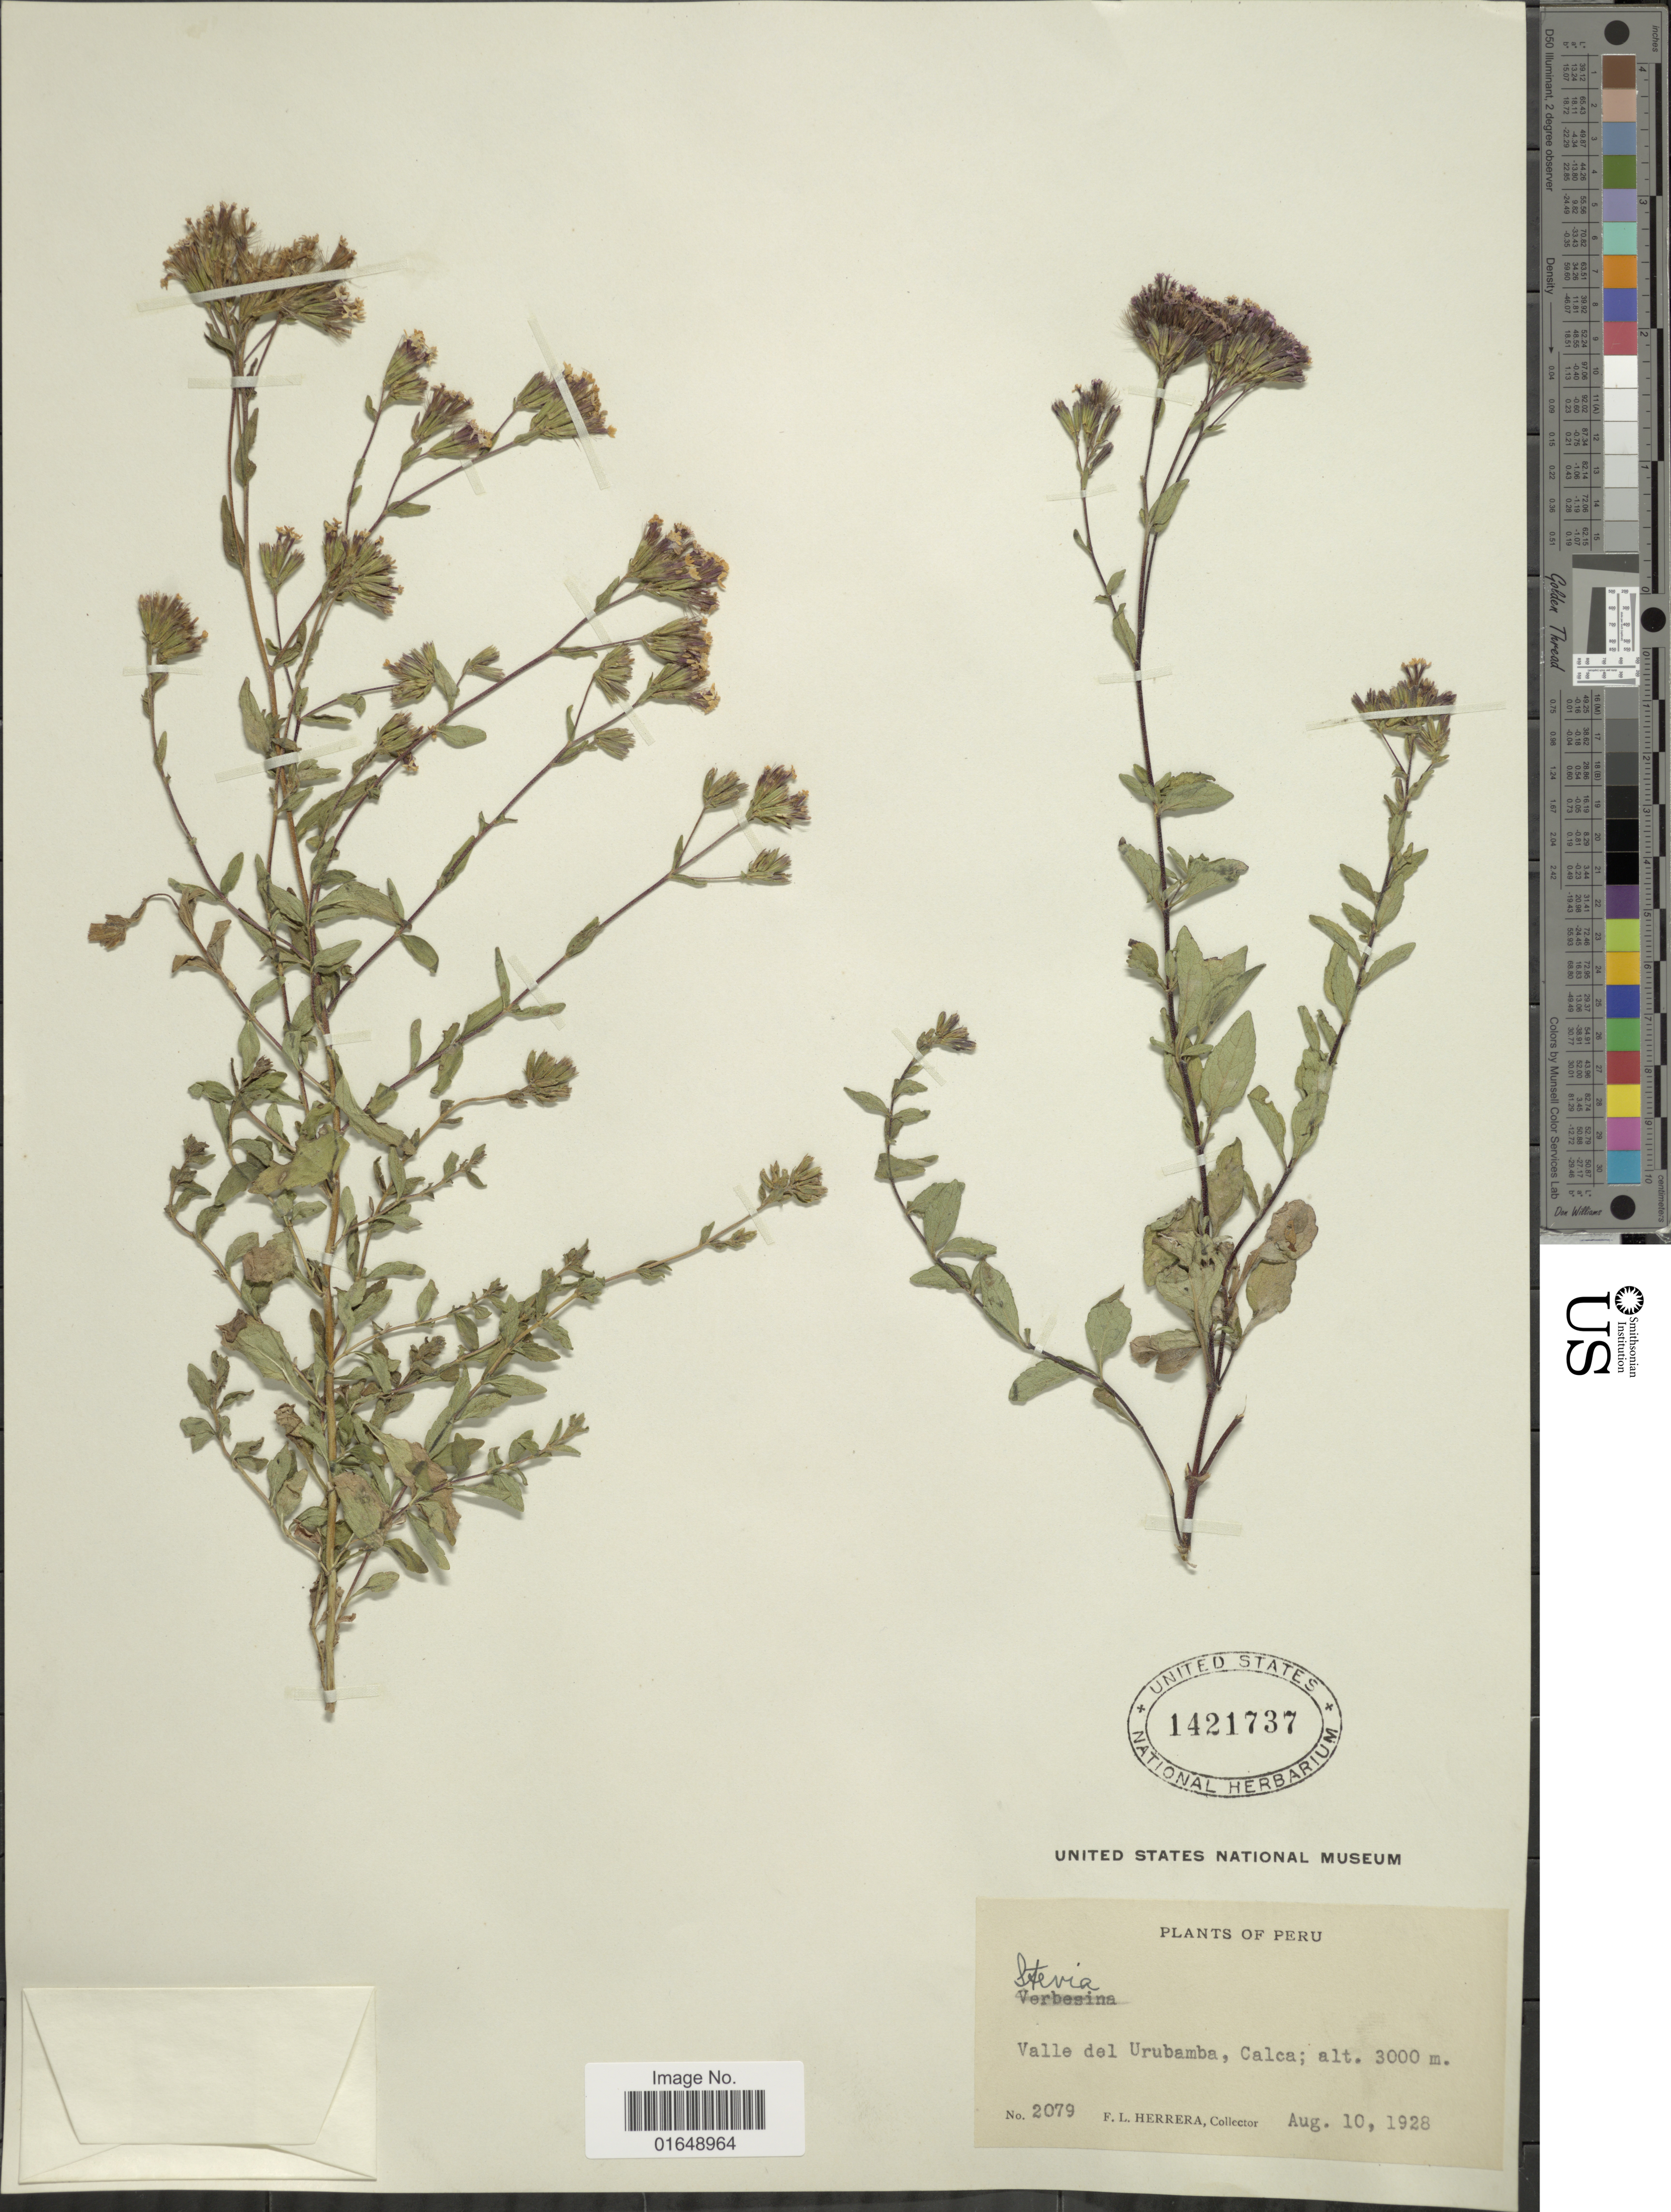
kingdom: Plantae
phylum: Tracheophyta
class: Magnoliopsida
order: Asterales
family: Asteraceae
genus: Stevia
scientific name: Stevia sp.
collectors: F. L. Herrera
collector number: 2079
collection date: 1928-08-10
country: Peru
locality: Valle del Urubamba, Calca.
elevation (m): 3000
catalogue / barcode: US 1421737